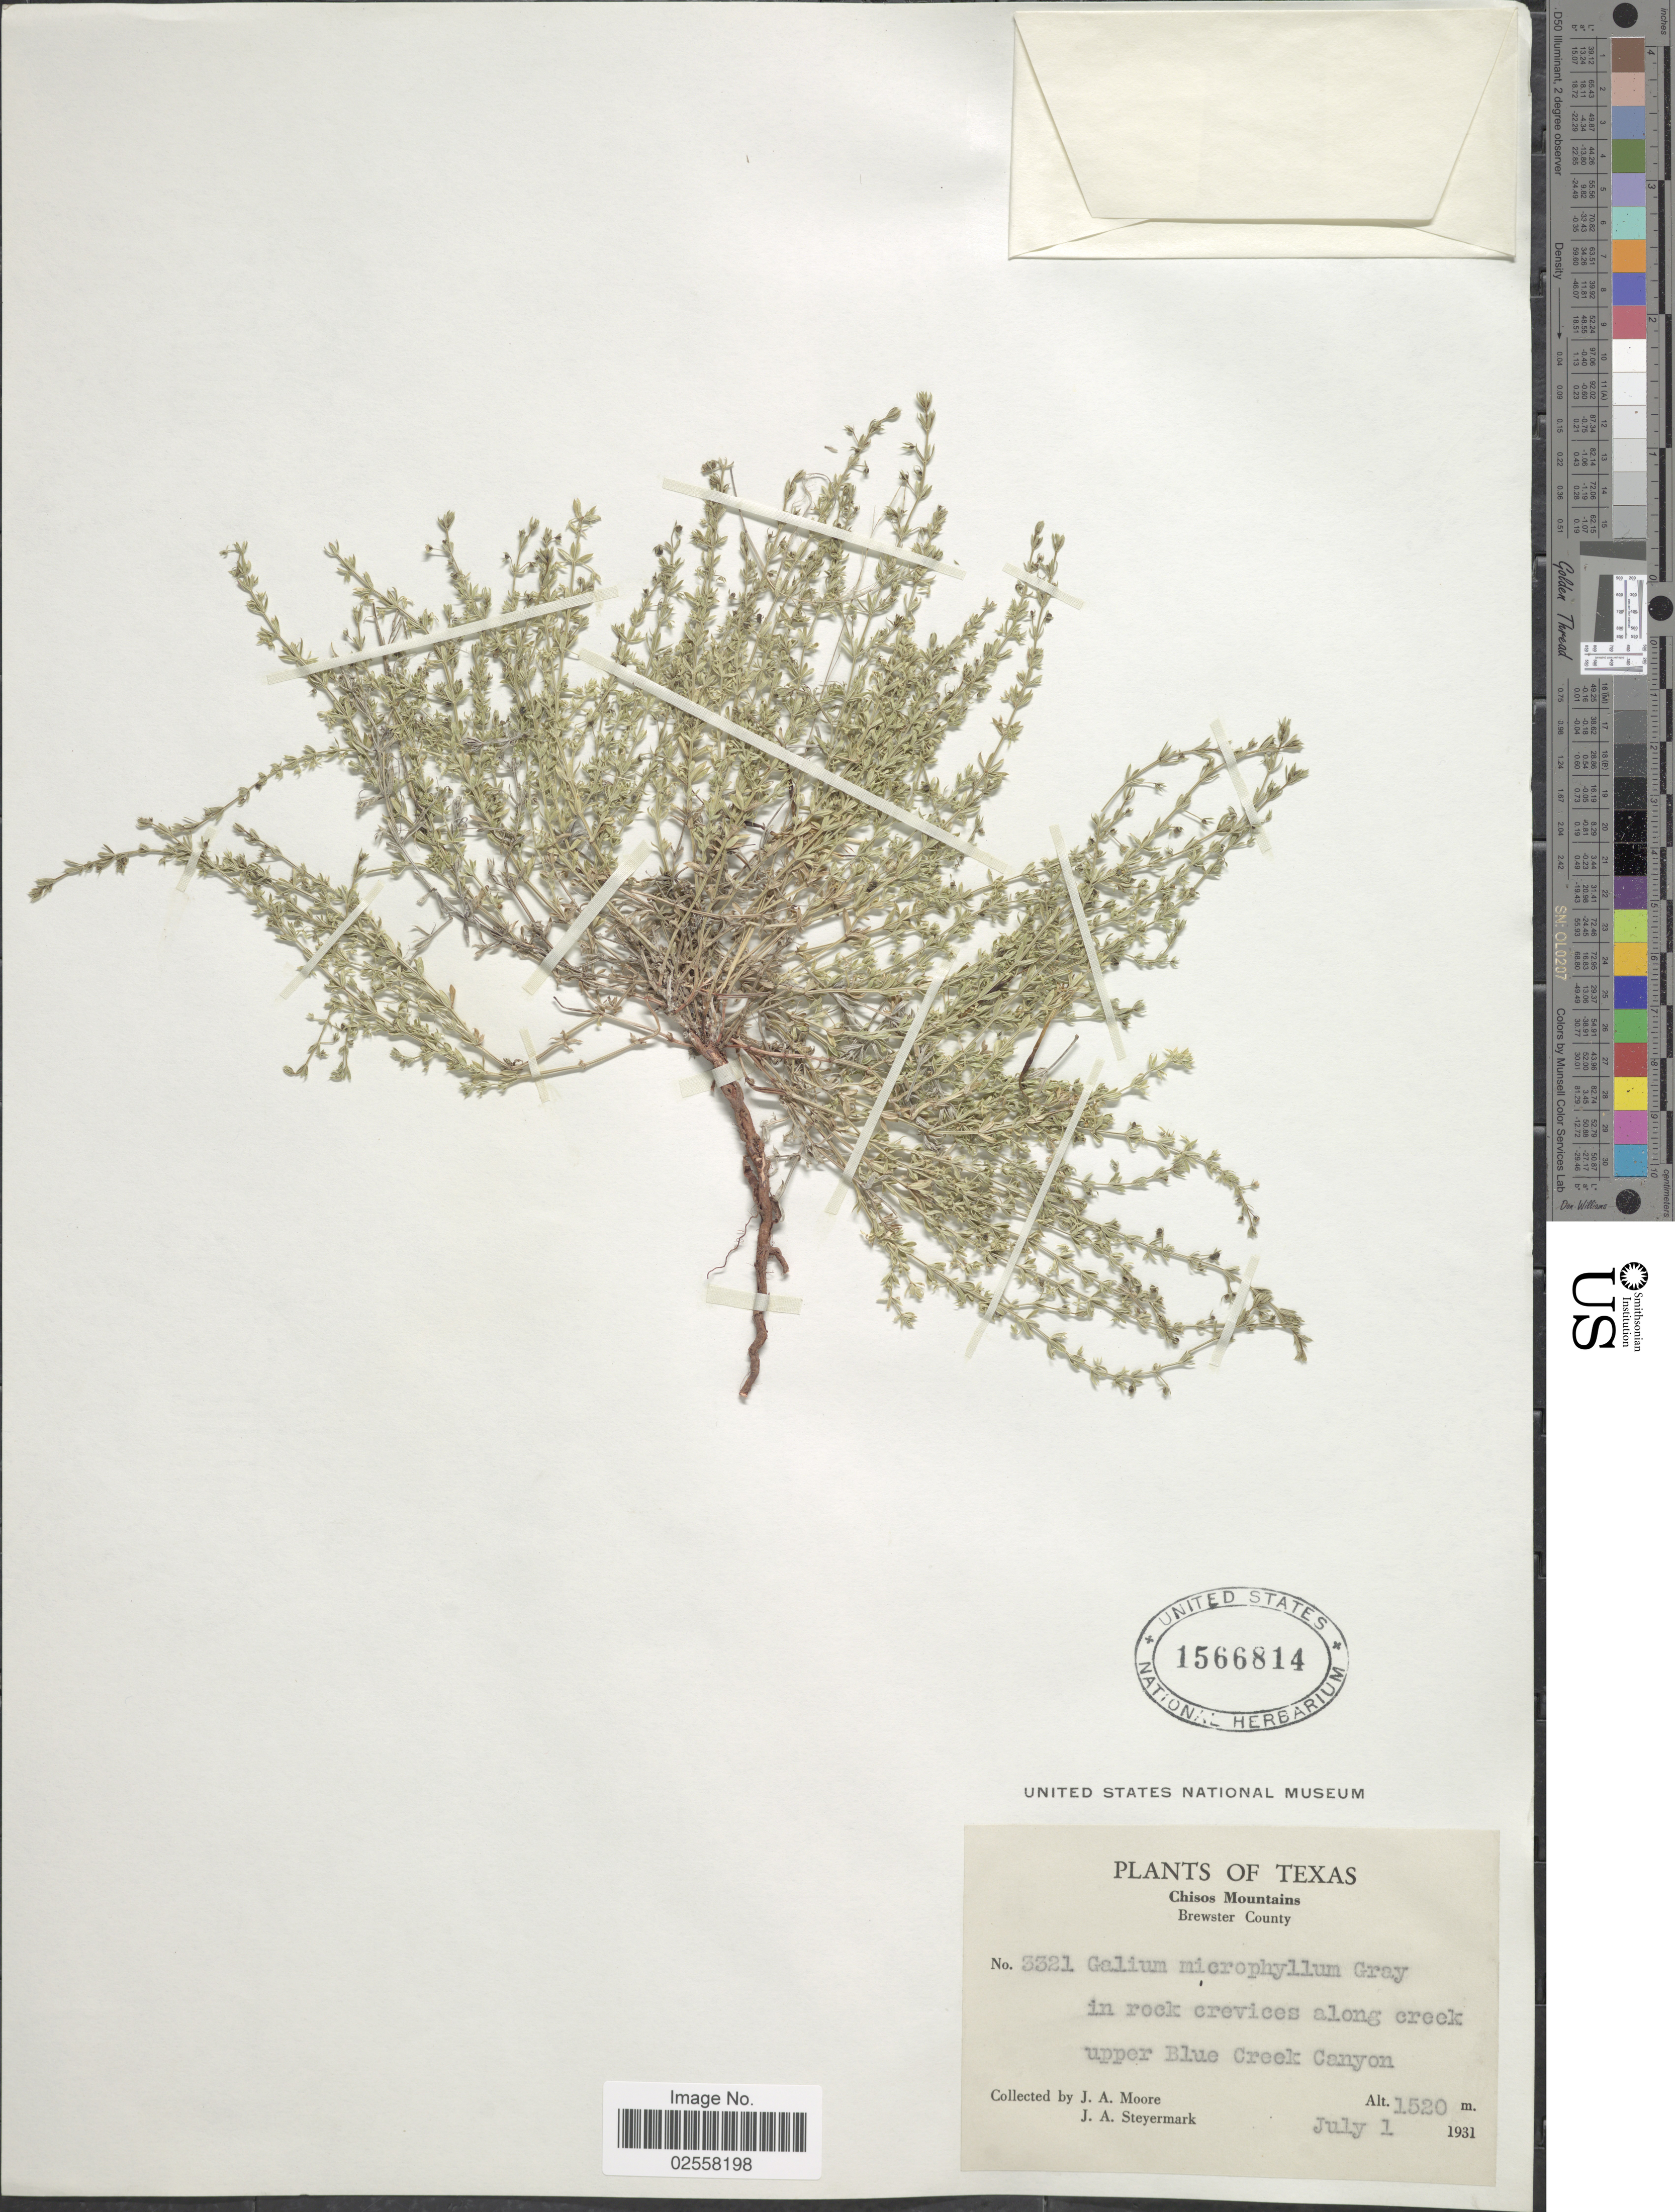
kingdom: Plantae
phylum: Tracheophyta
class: Magnoliopsida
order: Gentianales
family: Rubiaceae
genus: Galium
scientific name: Galium microphyllum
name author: A. Gray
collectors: J. A. Moore & J. Steyermark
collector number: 3321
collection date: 1931-07-01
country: United States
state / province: Texas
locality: Chisos Mountains, Brewster County, in rock crevices along creek upper Blue Creek Canyon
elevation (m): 1520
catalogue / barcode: US 1566814